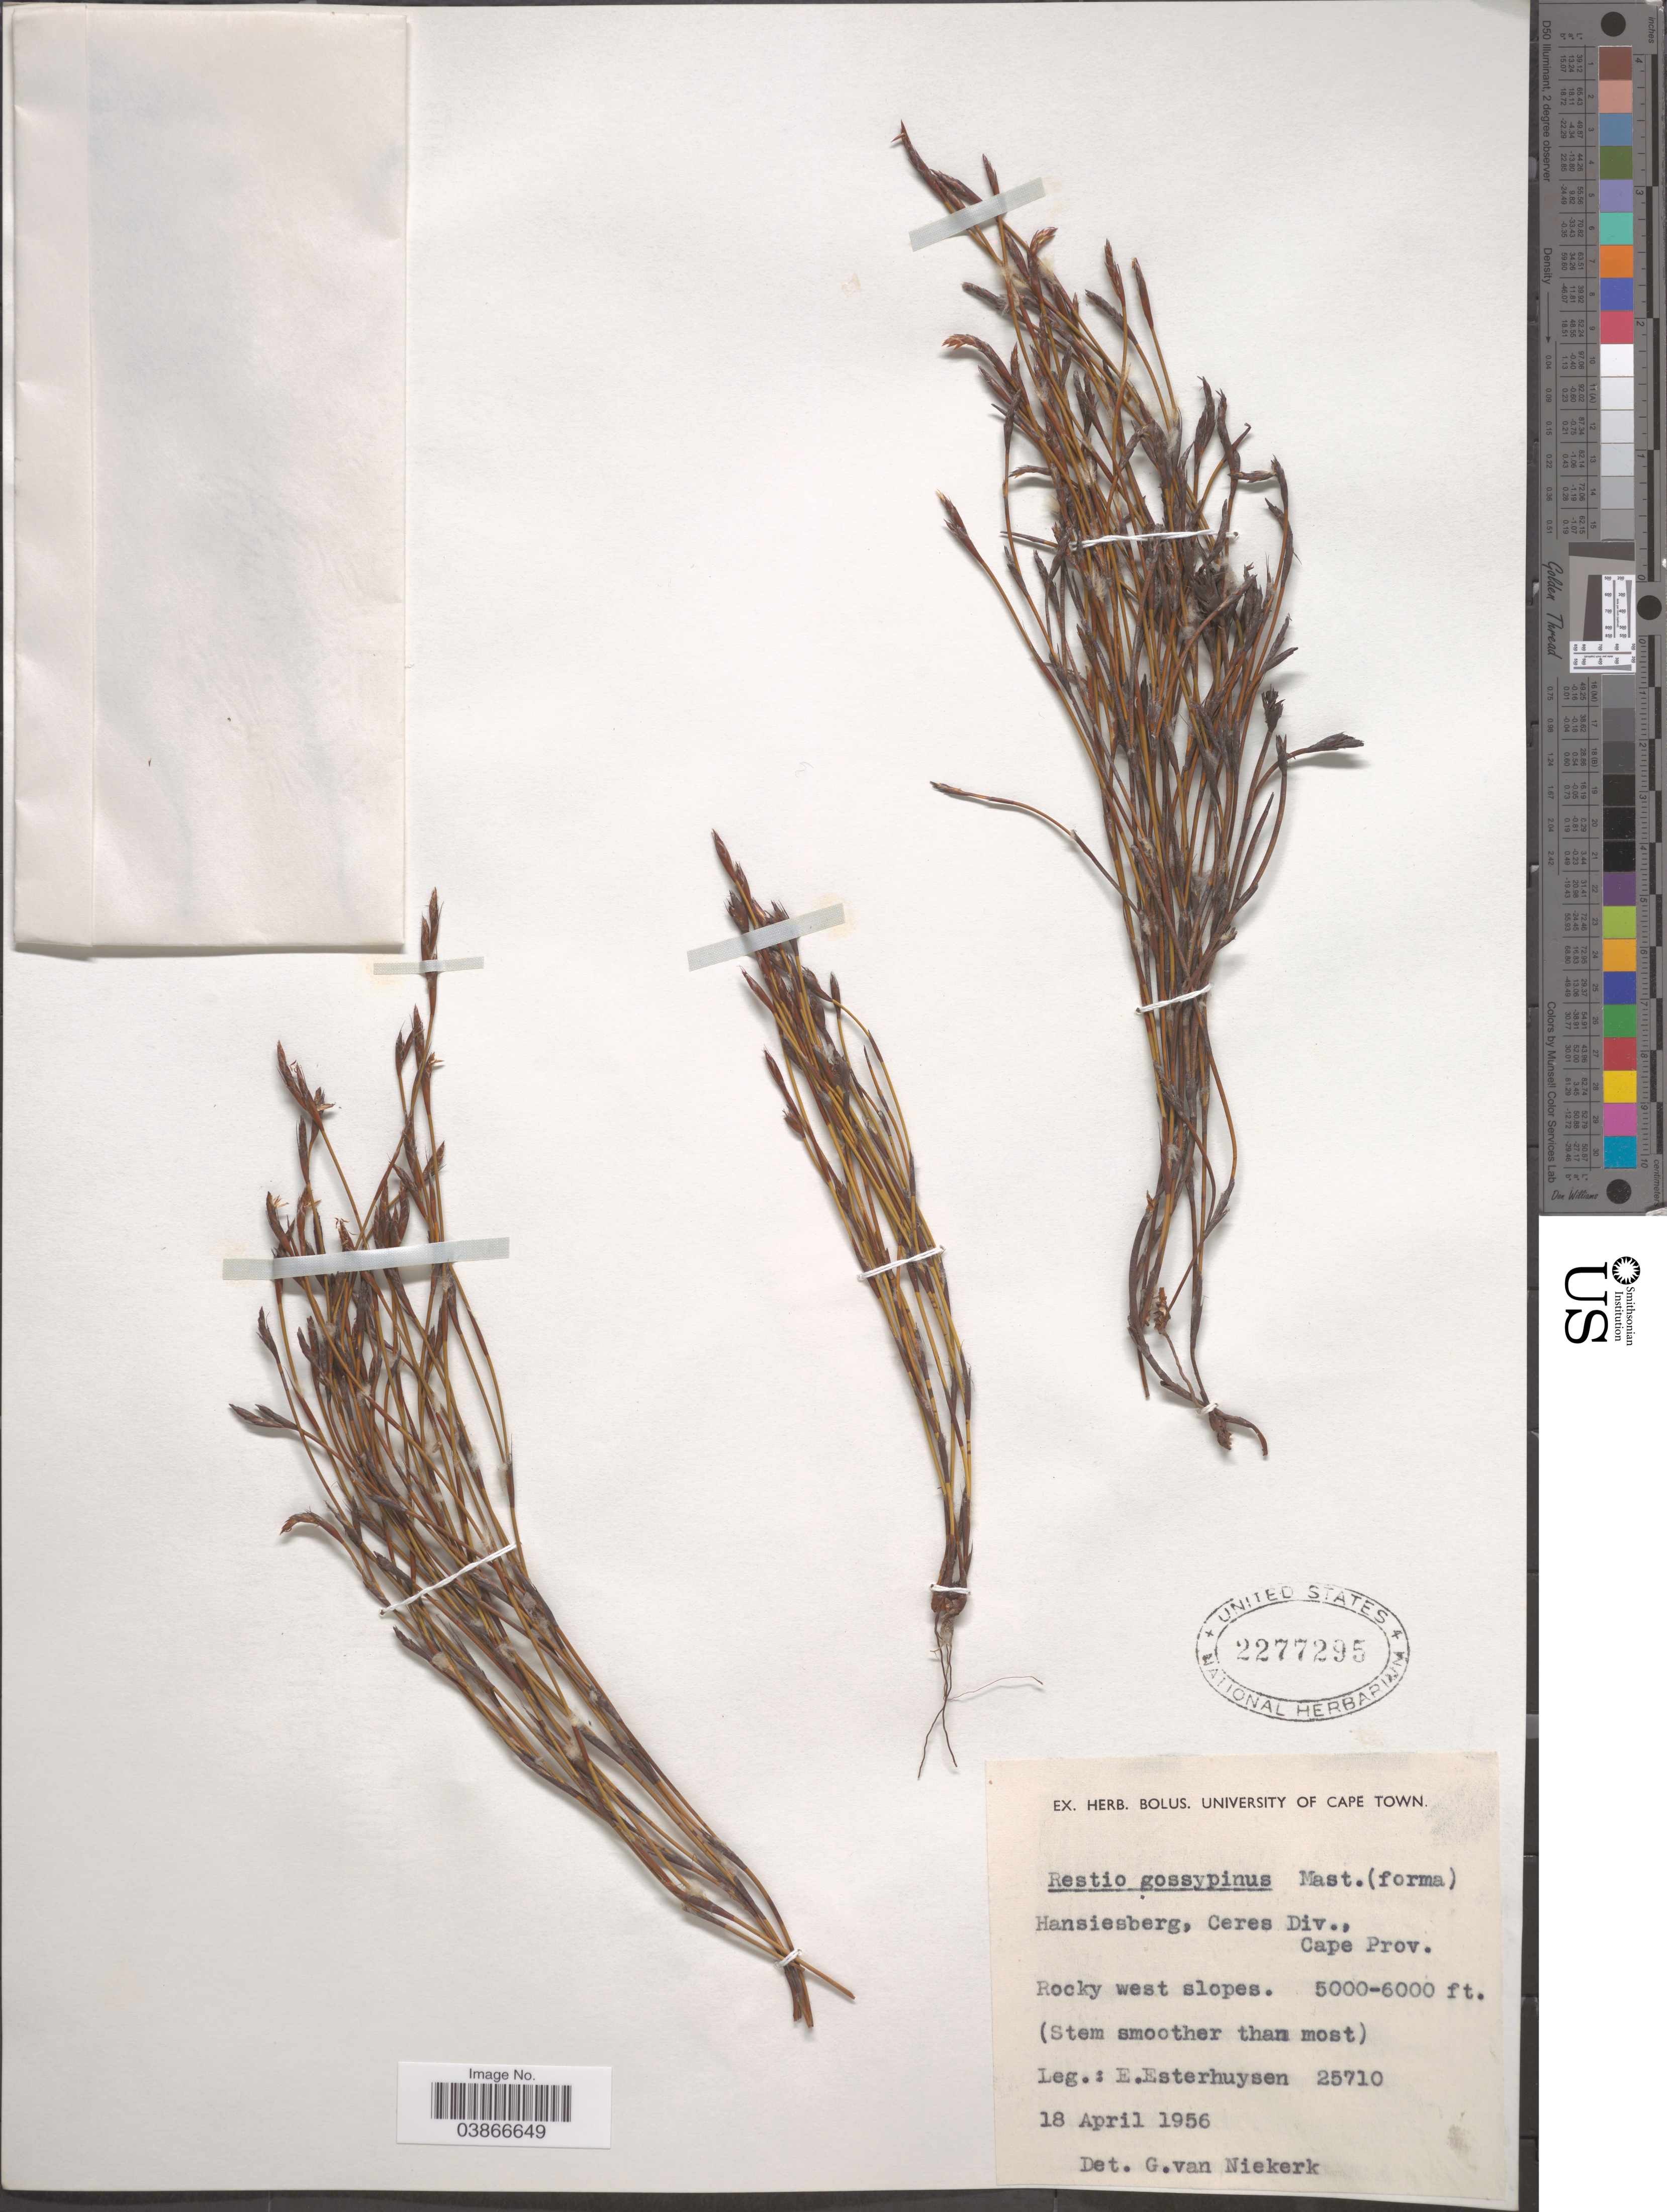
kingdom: Plantae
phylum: Tracheophyta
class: Liliopsida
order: Poales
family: Restionaceae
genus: Restio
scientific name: Restio gossypinus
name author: Mast.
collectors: E. E. Esterhuysen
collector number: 25710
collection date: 1956-04-18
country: South Africa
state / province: Western Cape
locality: Hansiesberg, Ceres Div., Cape Prov. Rocky west slopes.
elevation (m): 1524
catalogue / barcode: US 2277295